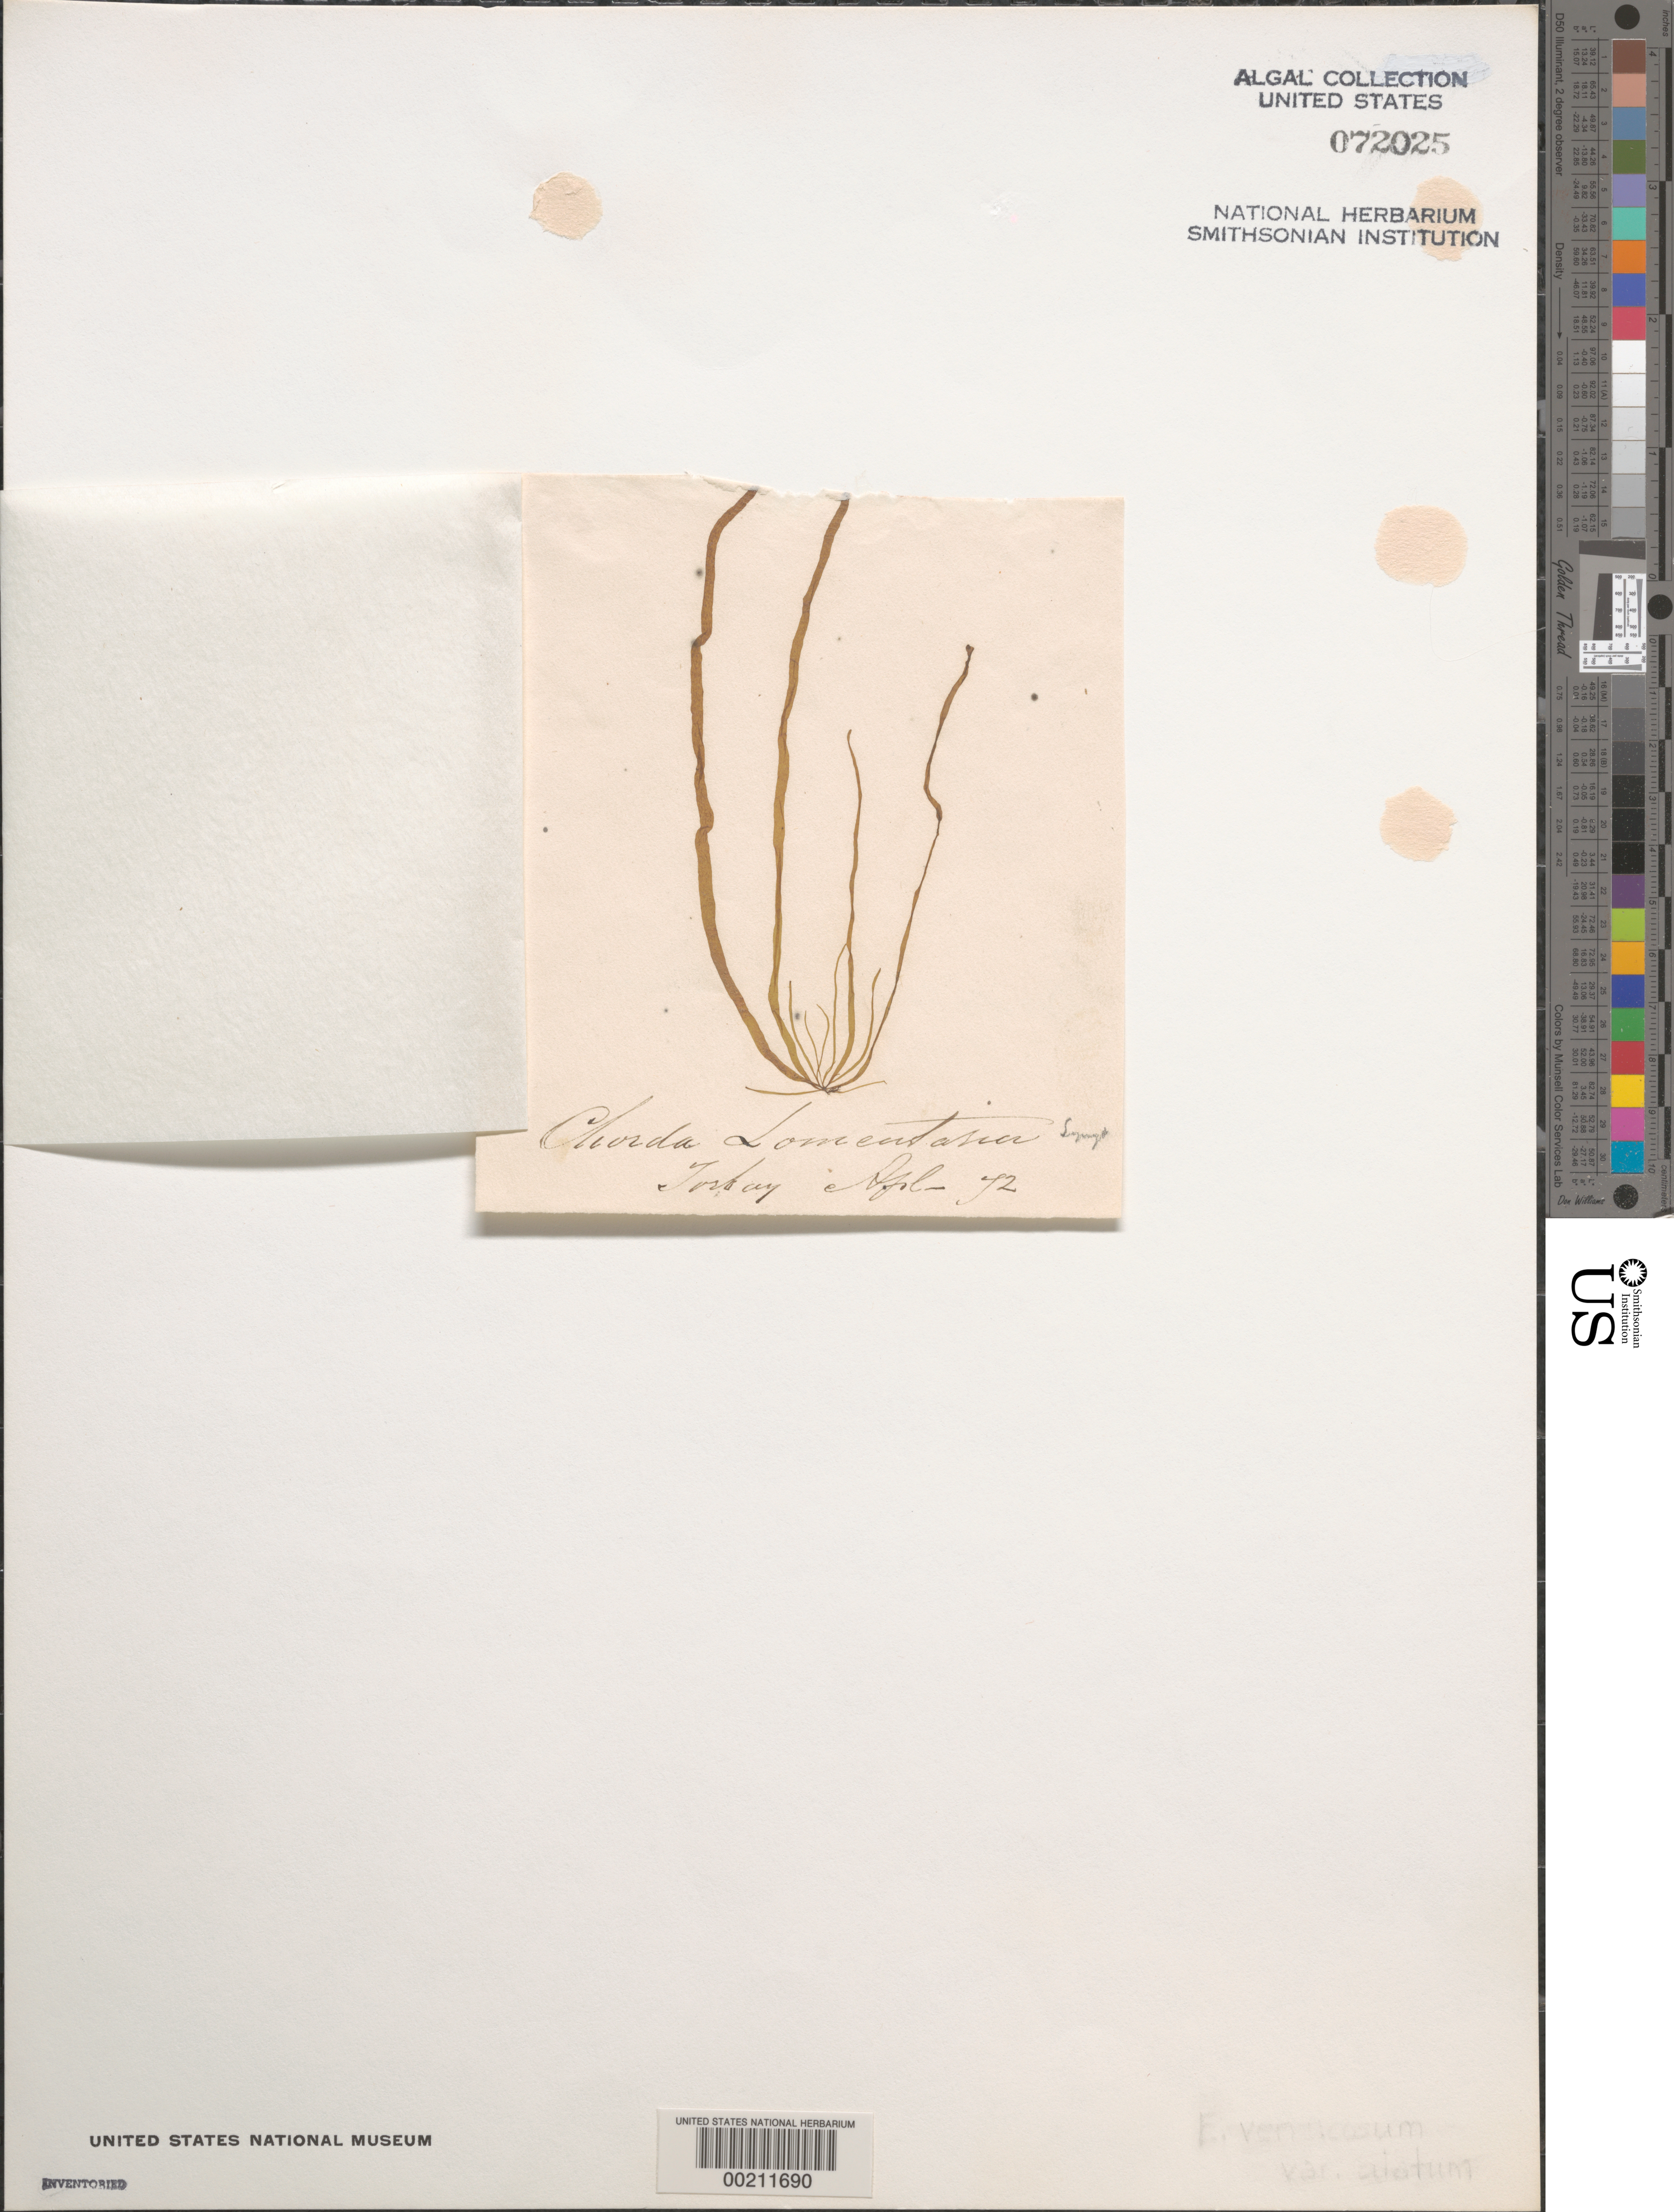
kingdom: Chromista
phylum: Ochrophyta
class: Phaeophyceae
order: Scytosiphonales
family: Scytosiphonaceae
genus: Scytosiphon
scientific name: Scytosiphon lomentaria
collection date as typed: Apr 1872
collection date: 1872-04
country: United Kingdom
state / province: England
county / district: Devon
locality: Torbay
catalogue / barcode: US 72025